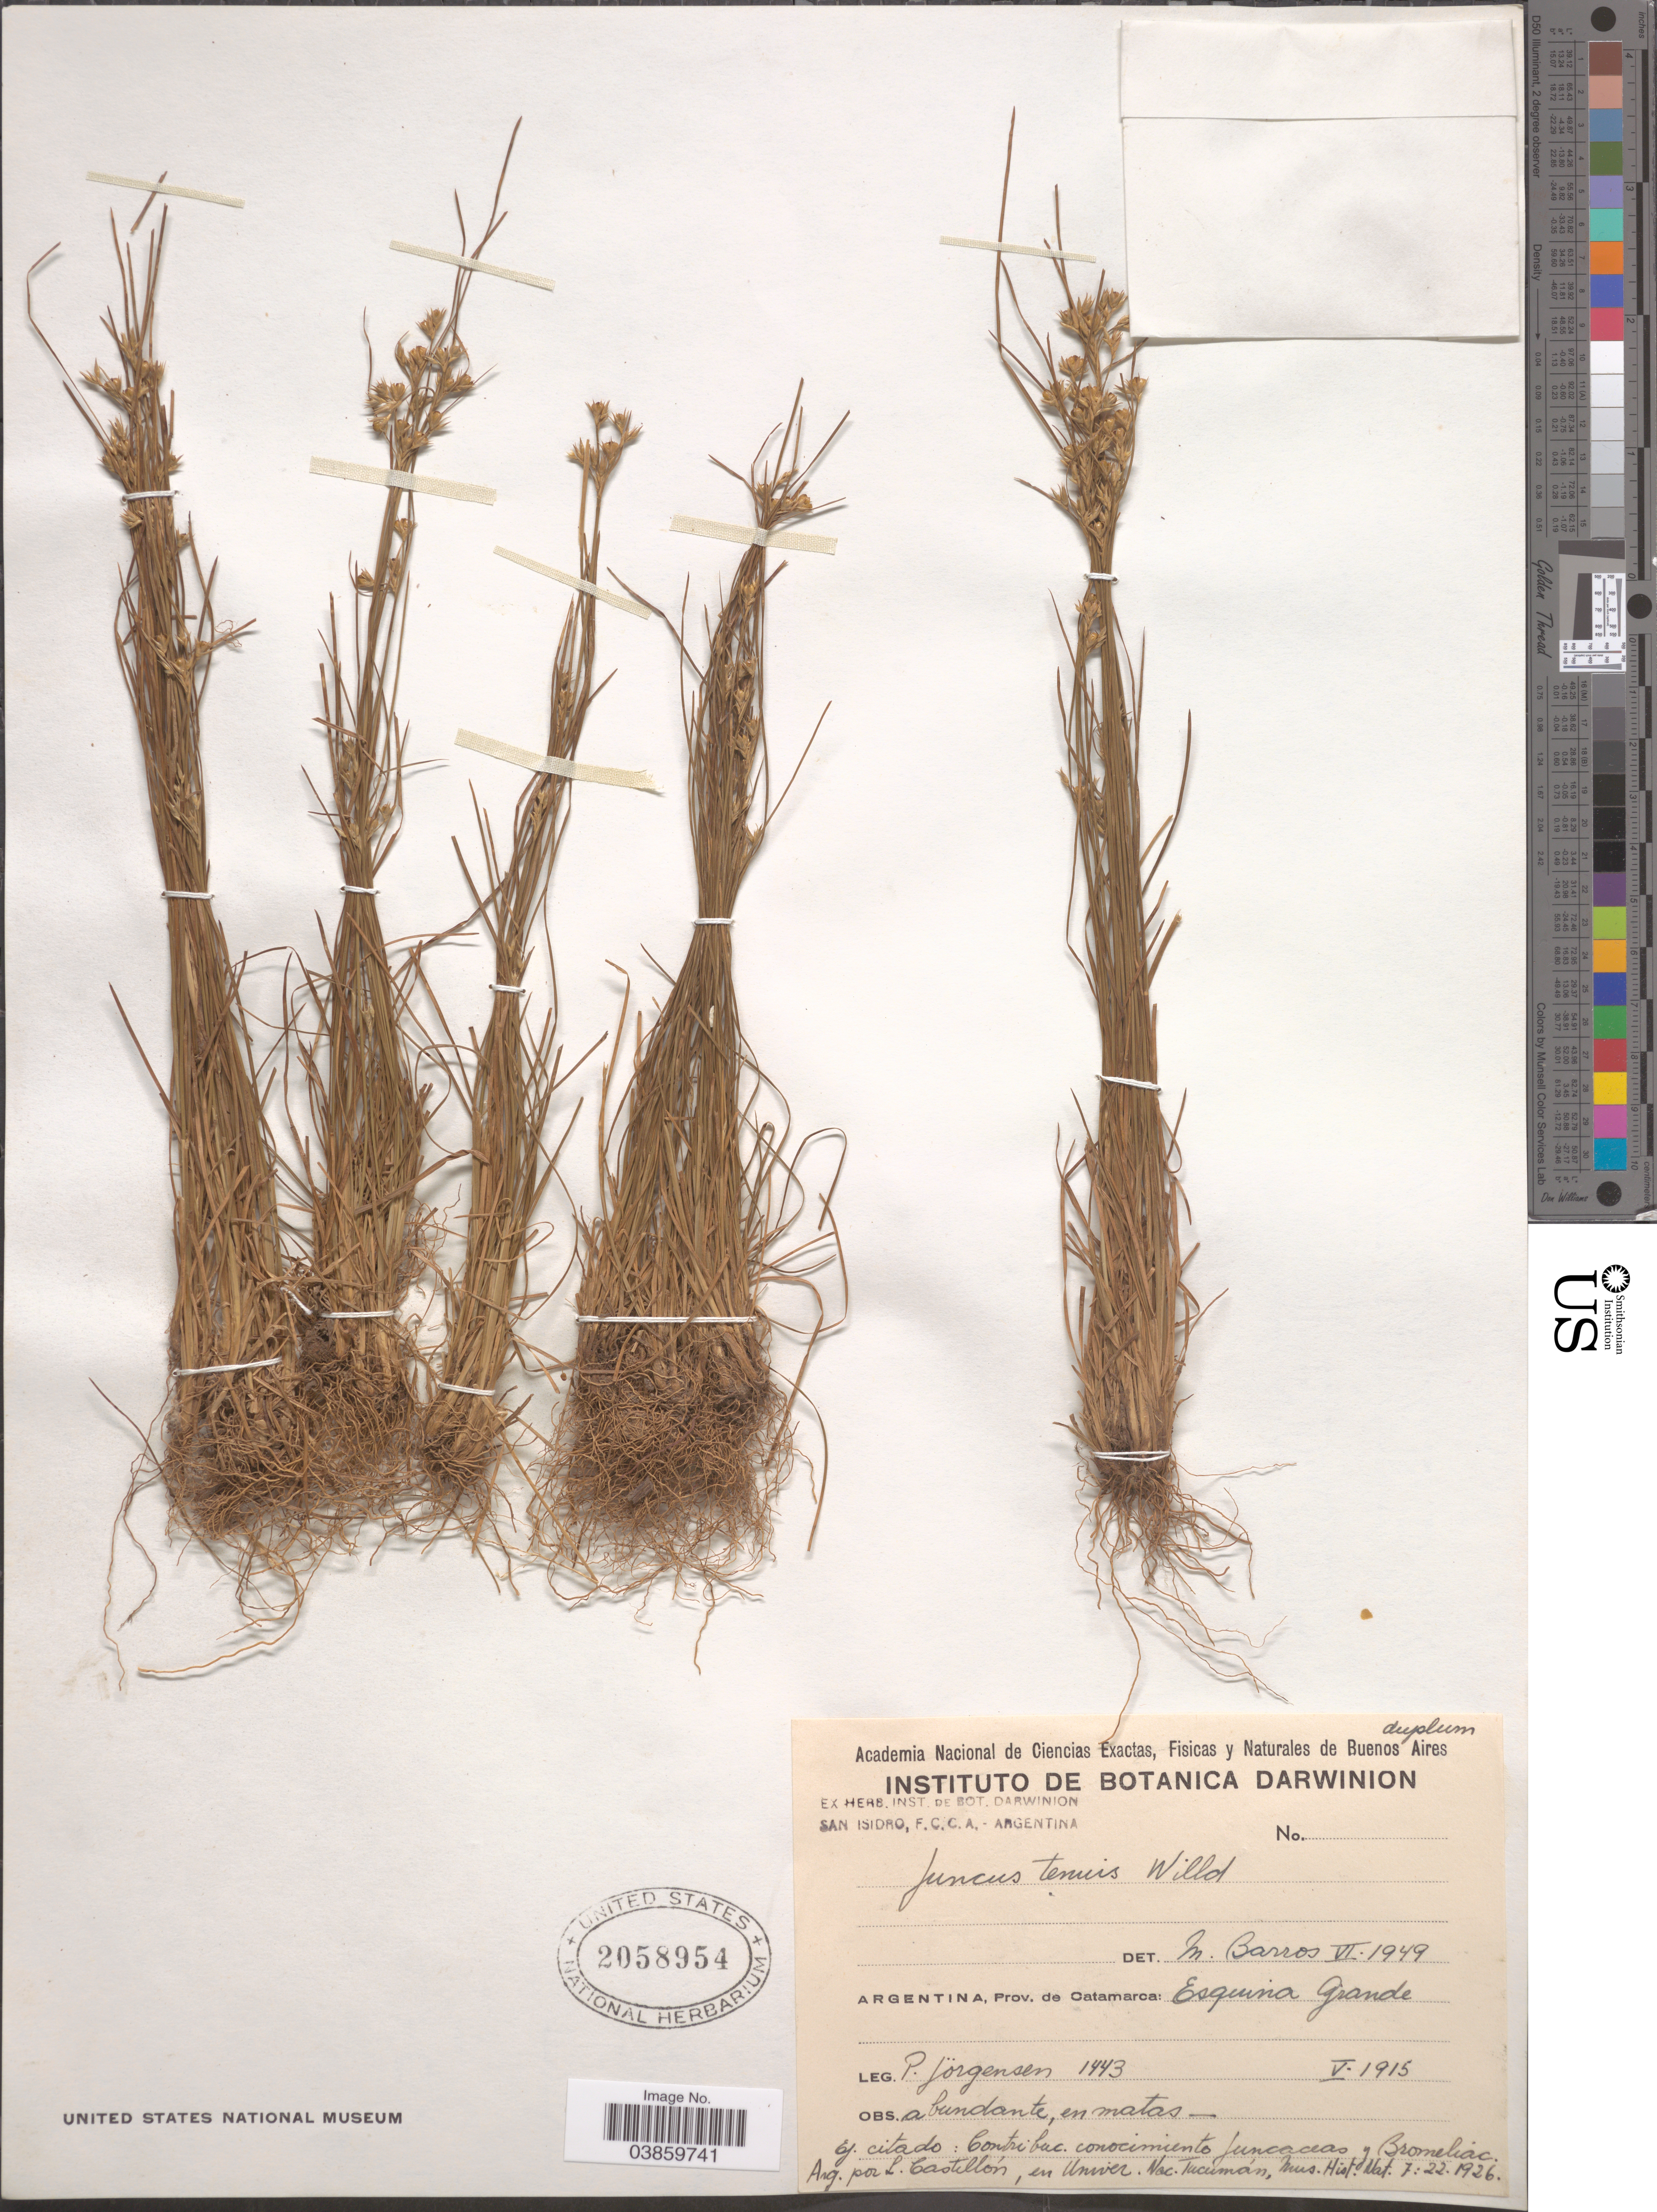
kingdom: Plantae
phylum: Tracheophyta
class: Liliopsida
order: Poales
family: Juncaceae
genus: Juncus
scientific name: Juncus tenuis var. tenuis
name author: Willd.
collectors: P. Jörgensen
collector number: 1443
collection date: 1915-05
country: Argentina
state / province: Catamarca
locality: Esquina Grande.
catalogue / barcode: US 2058954